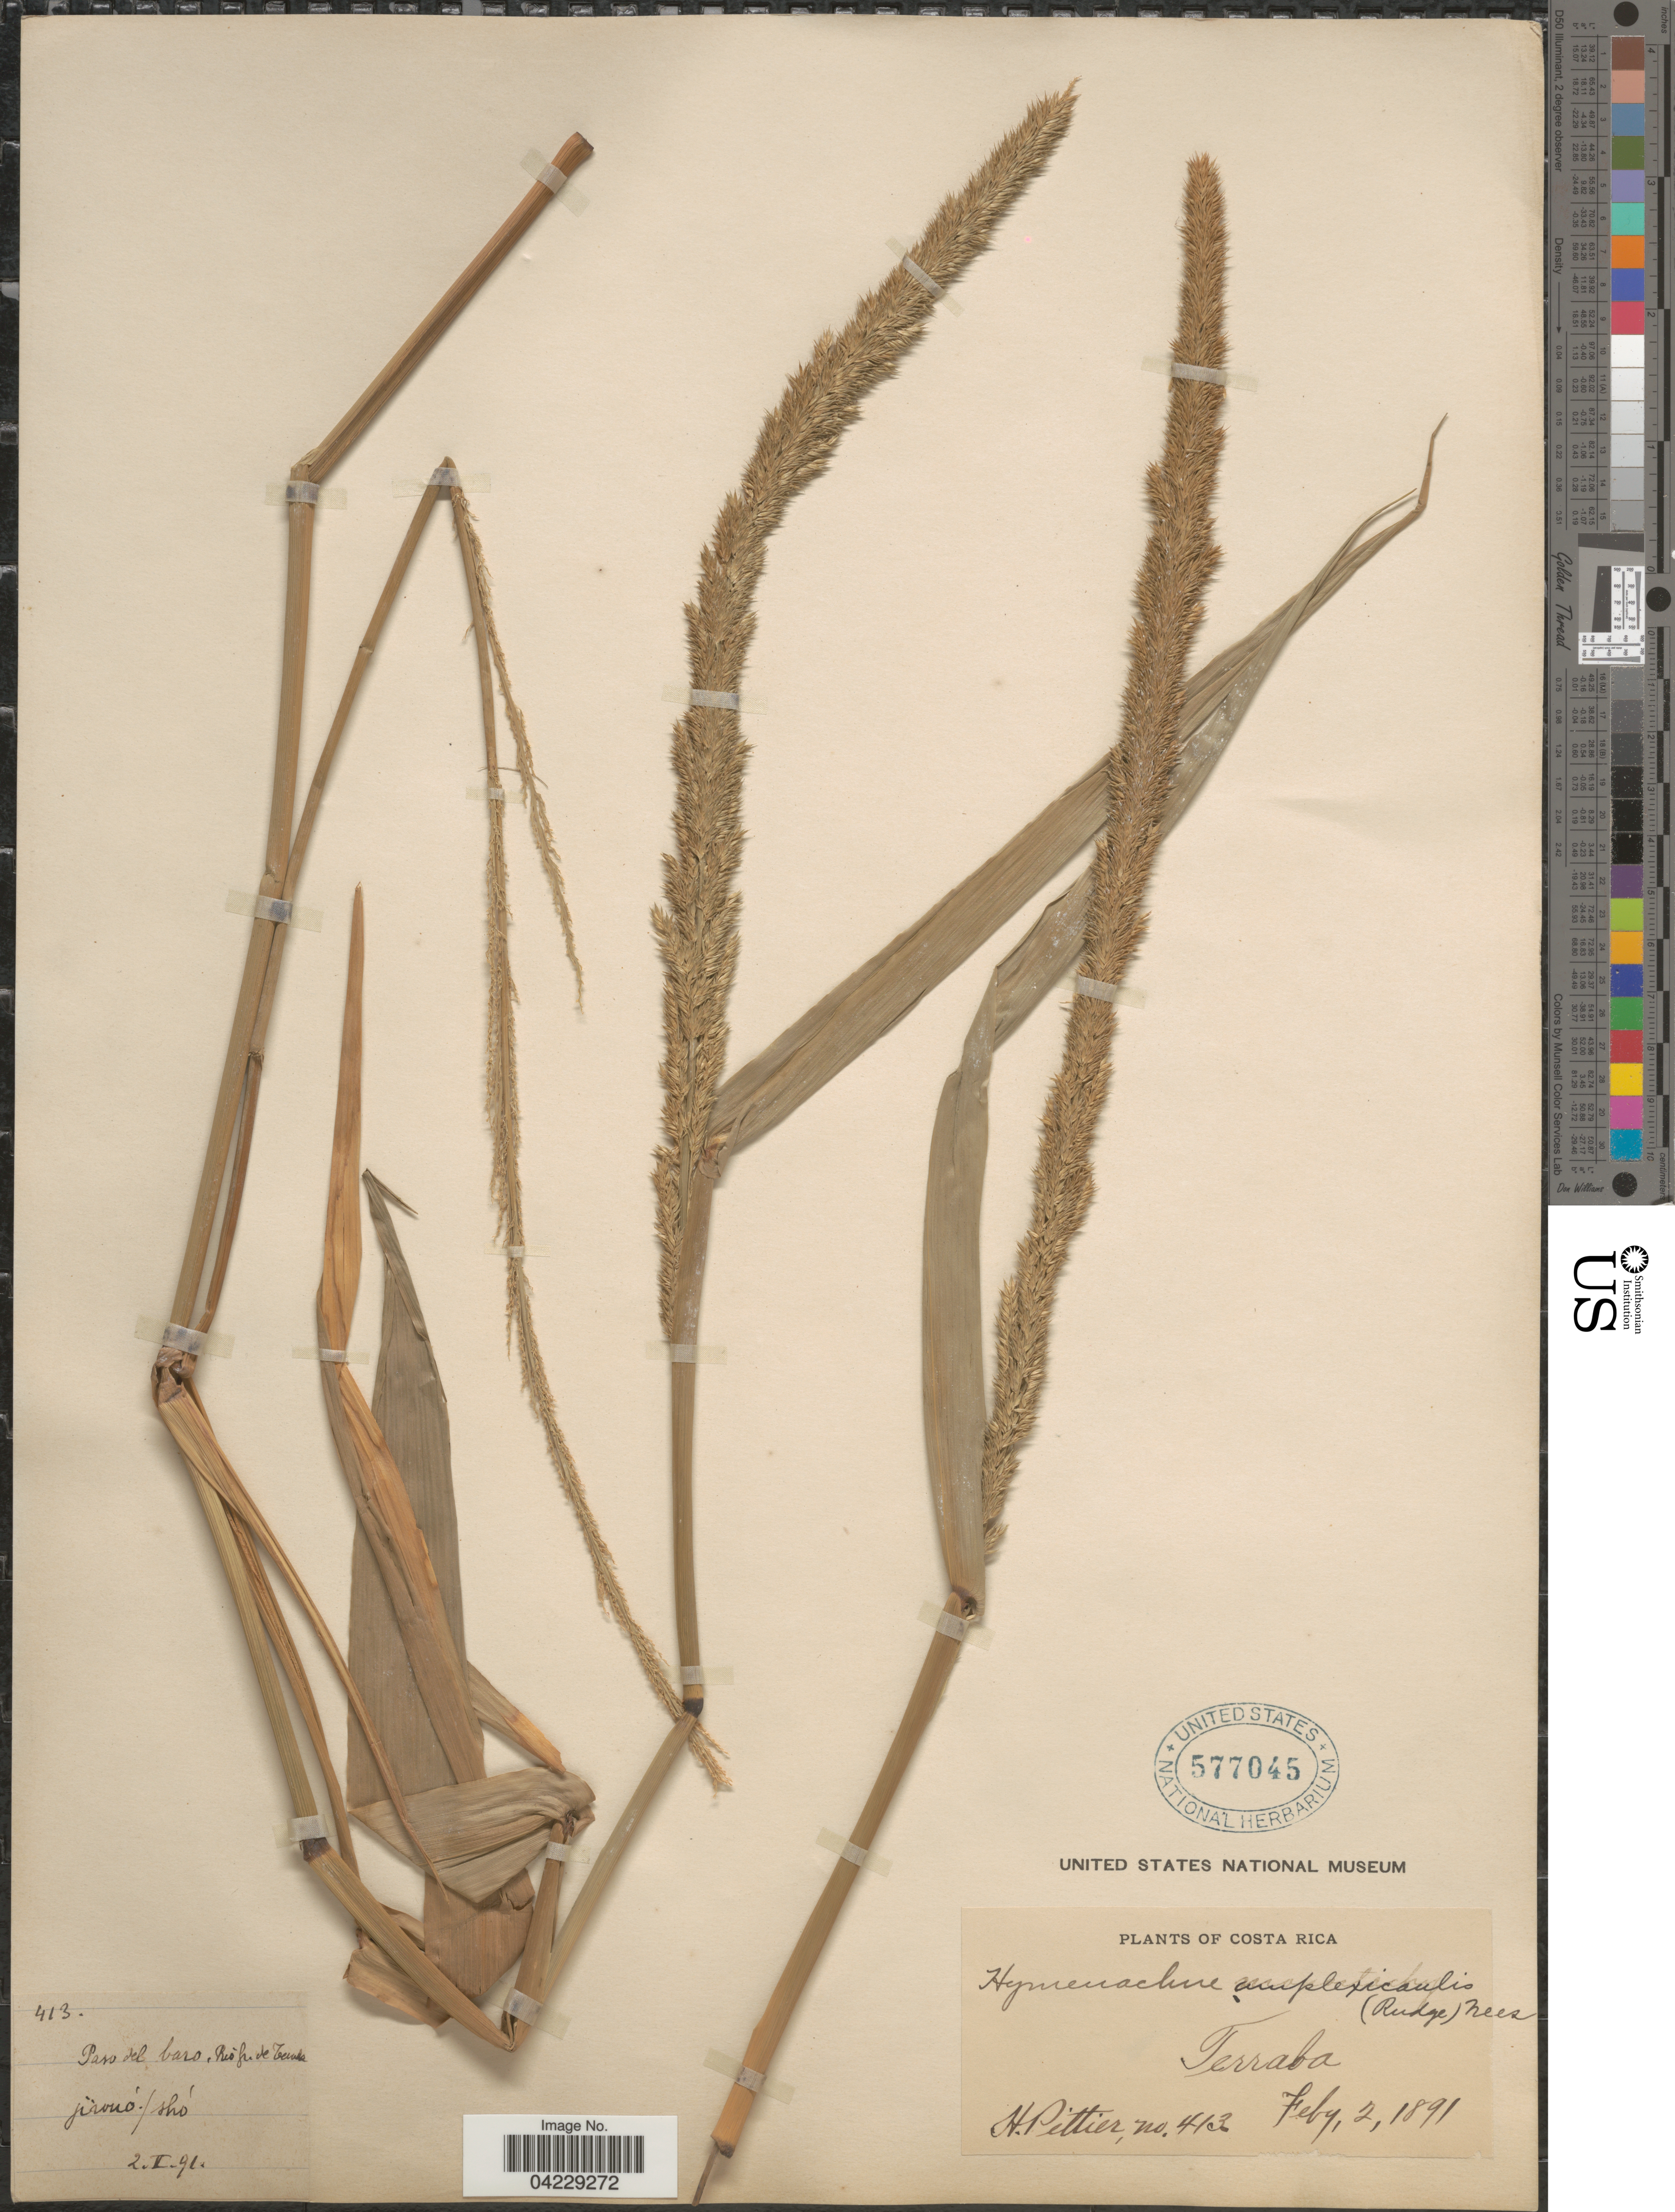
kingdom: Plantae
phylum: Tracheophyta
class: Liliopsida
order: Poales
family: Poaceae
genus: Hymenachne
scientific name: Hymenachne amplexicaulis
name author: (Rudge) Nees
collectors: H. F. Pittier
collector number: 413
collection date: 1891-02-02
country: Costa Rica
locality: Paso del baro, Rio Grande. Terraba.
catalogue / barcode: US 577045